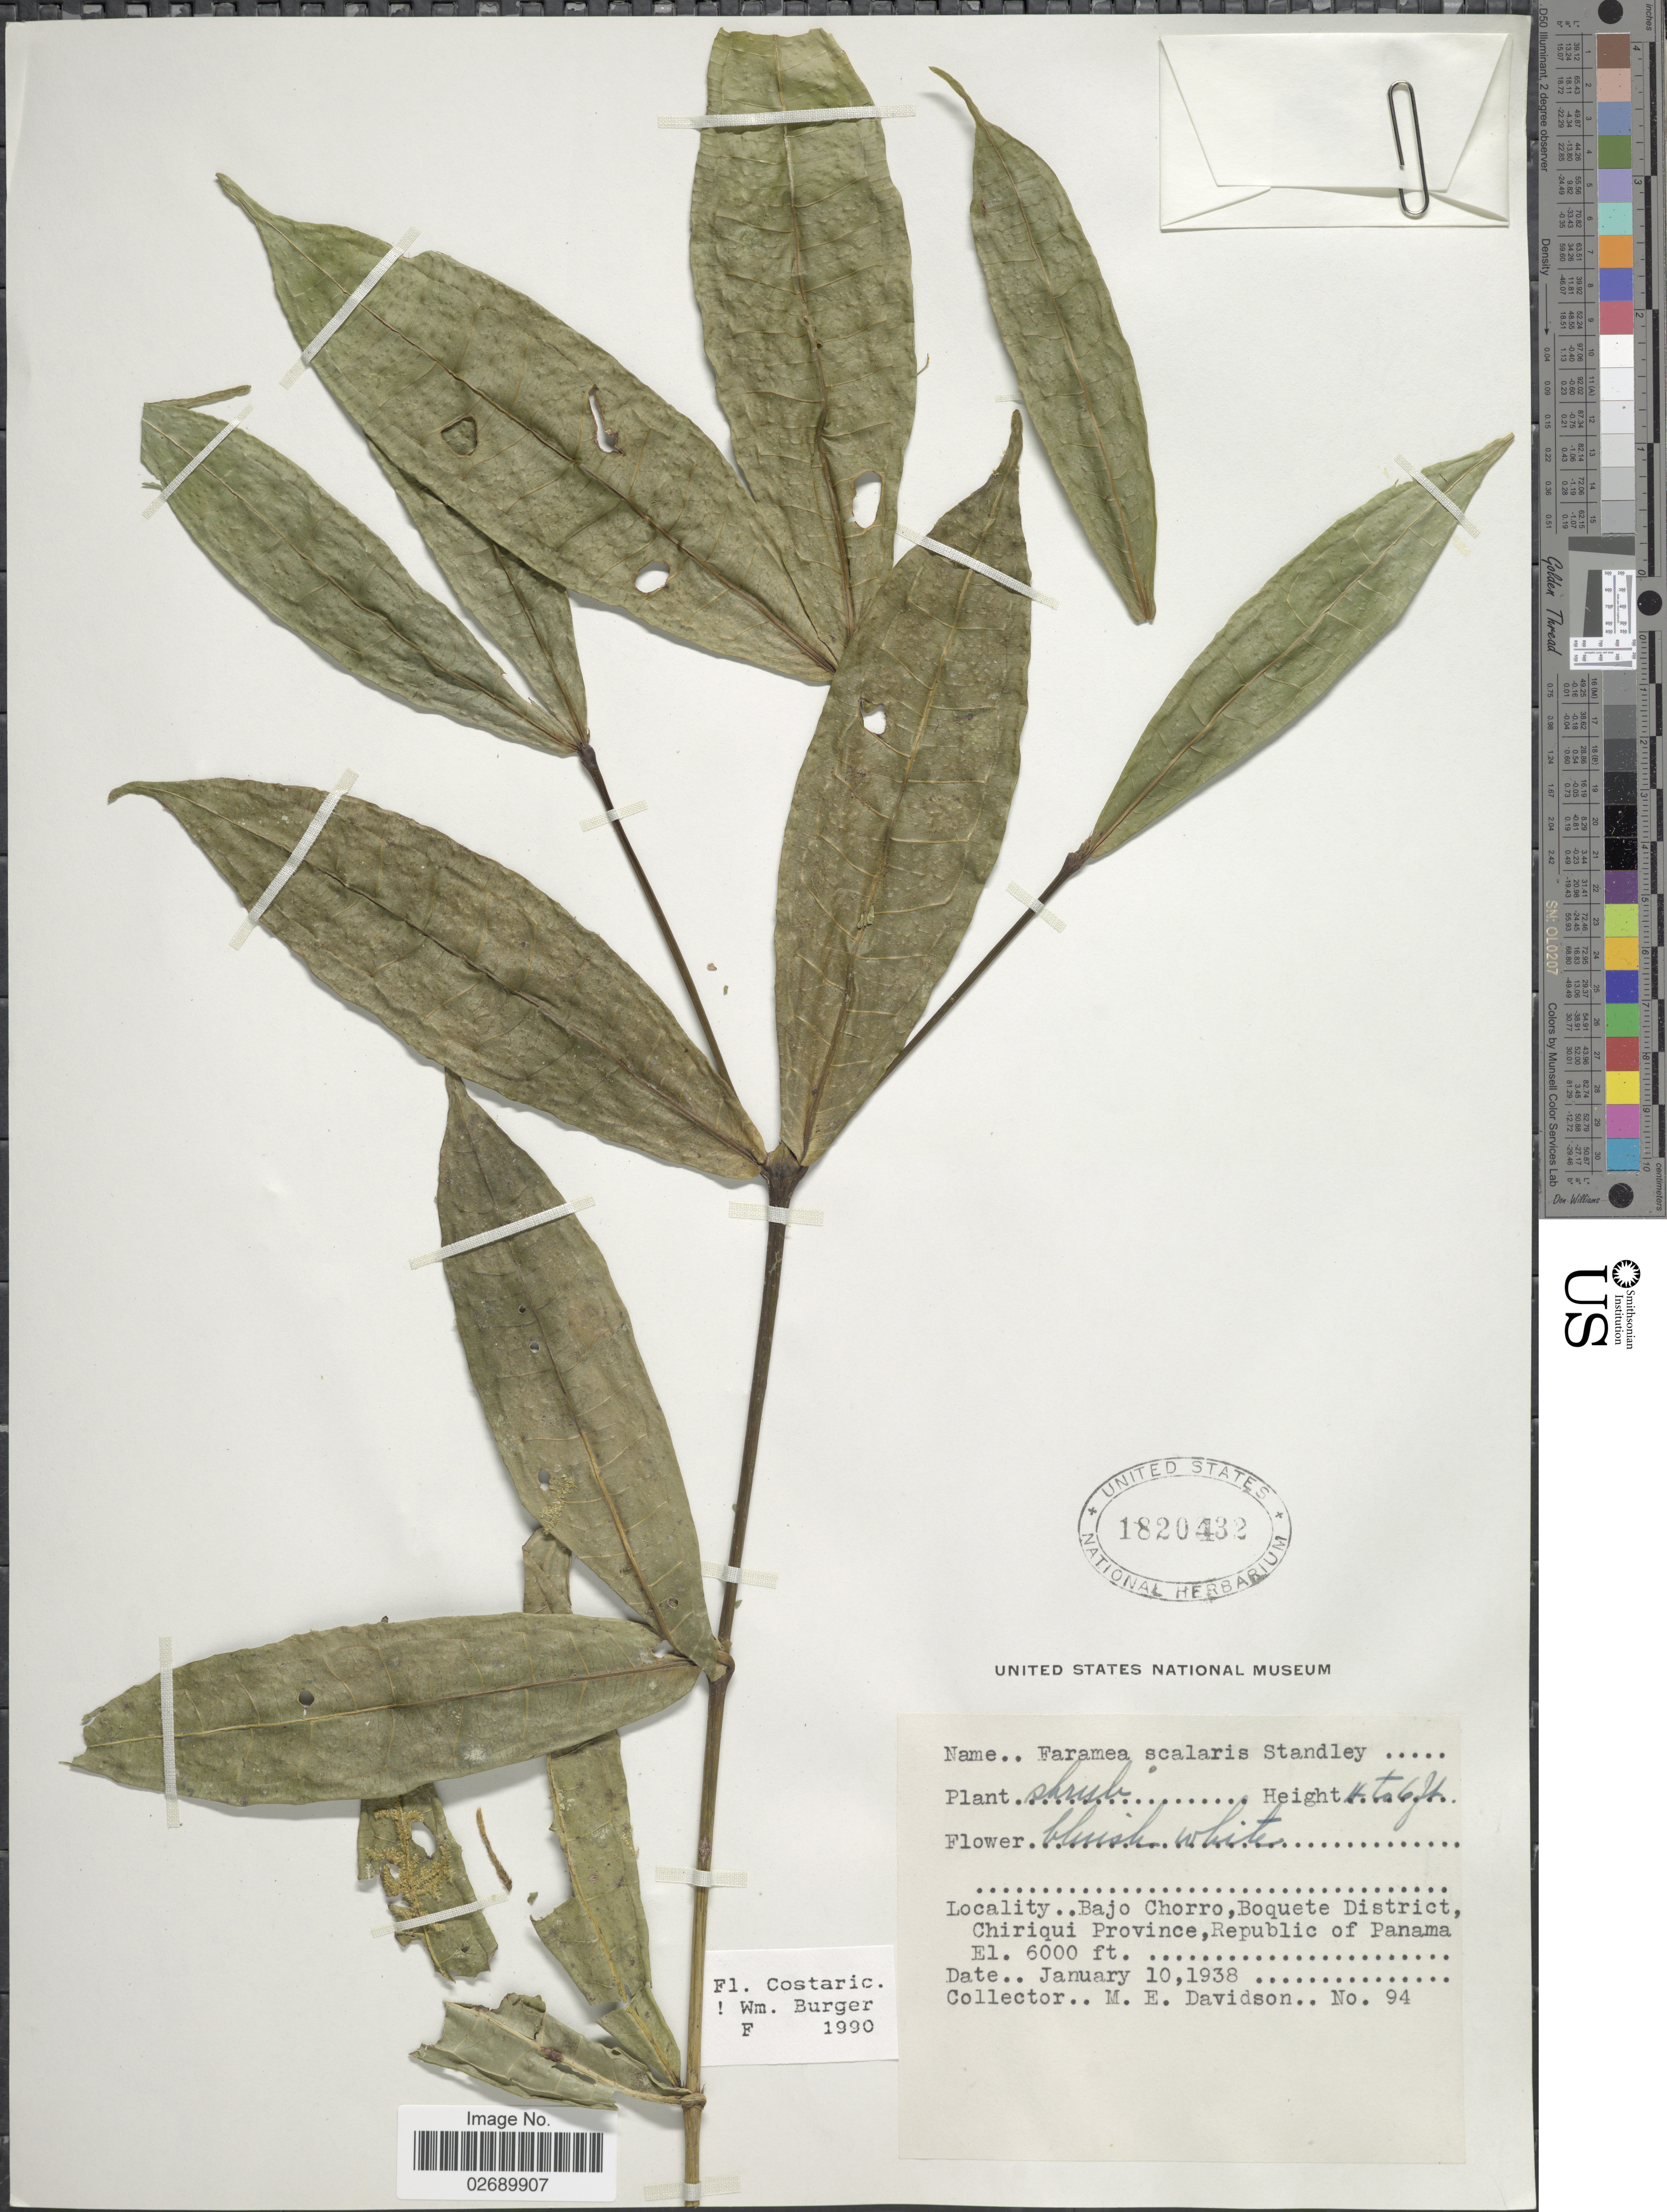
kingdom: Plantae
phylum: Tracheophyta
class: Magnoliopsida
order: Gentianales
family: Rubiaceae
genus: Faramea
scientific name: Faramea scalaris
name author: Standl.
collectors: M. E. Davidson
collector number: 94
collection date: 1938-01-10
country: Panama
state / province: Chiriqui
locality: Bajo Chorro, Boquete District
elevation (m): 1829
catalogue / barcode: US 1820432